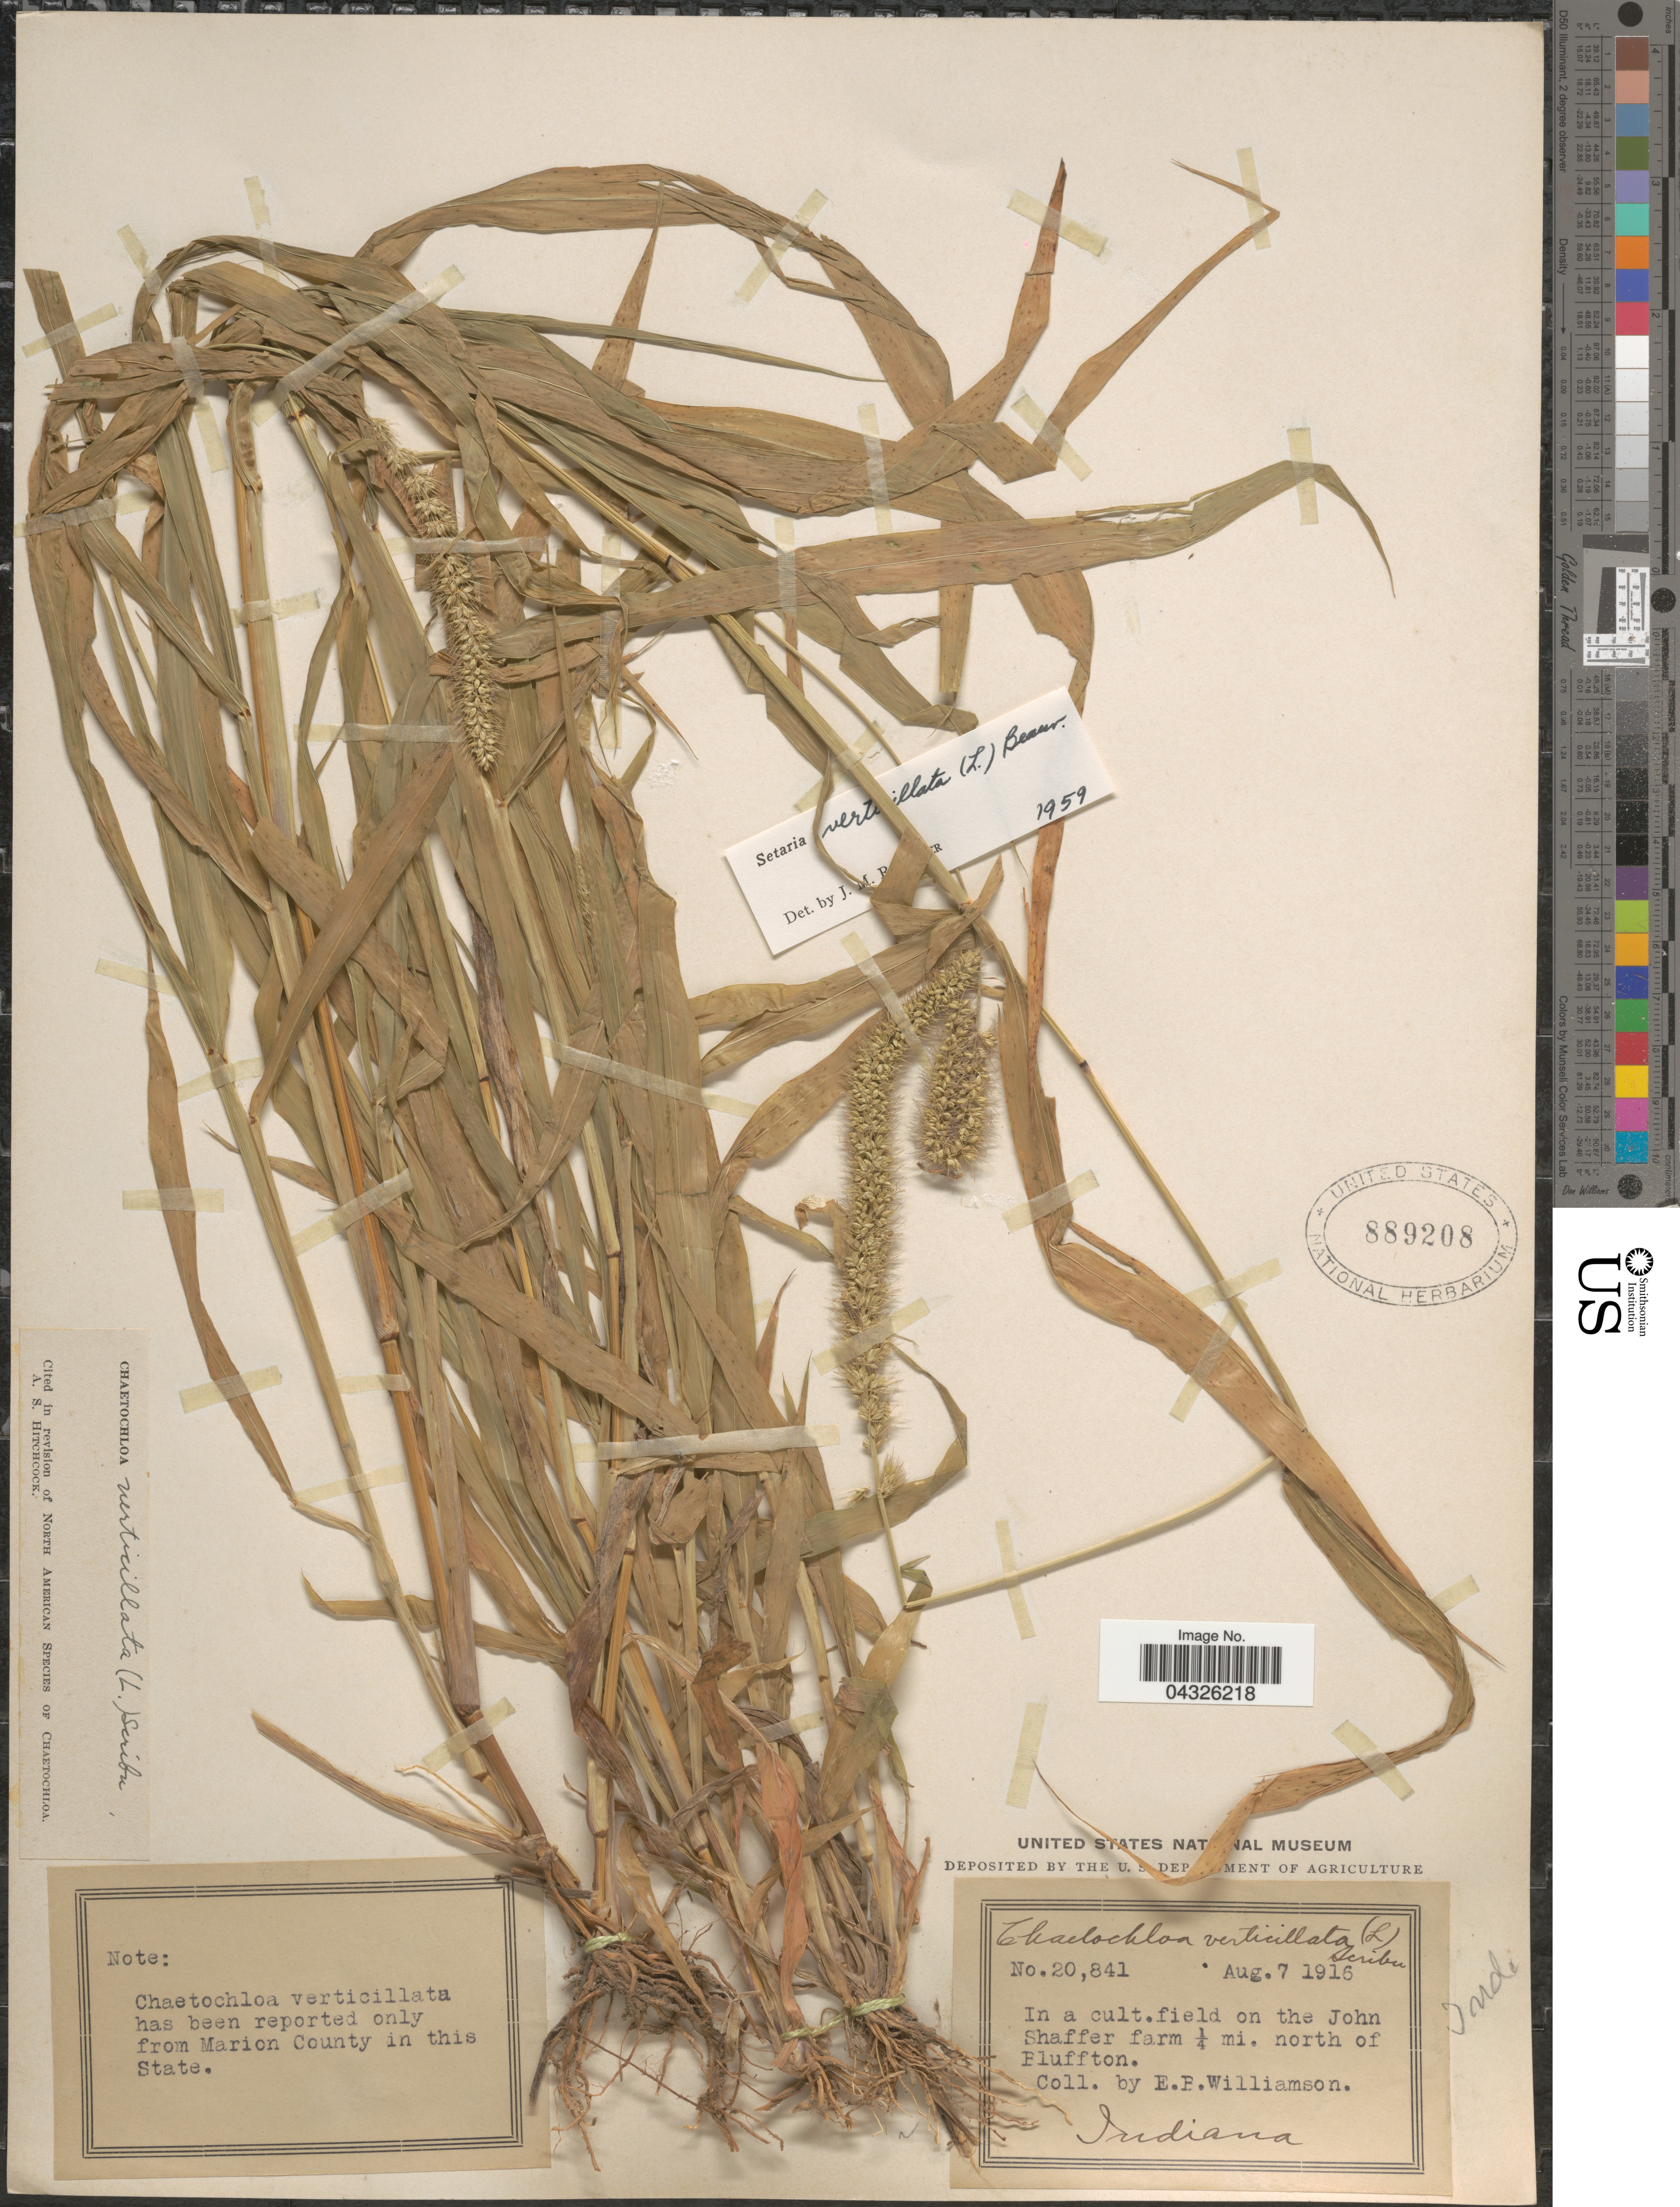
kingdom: Plantae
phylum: Tracheophyta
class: Liliopsida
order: Poales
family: Poaceae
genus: Setaria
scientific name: Setaria verticillata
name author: (L.) P. Beauv.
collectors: E. Williamson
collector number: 20841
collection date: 1916-08-07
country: United States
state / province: Indiana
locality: On the John Shaffer farm ¼ mi. north of Bluffton.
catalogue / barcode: US 889208